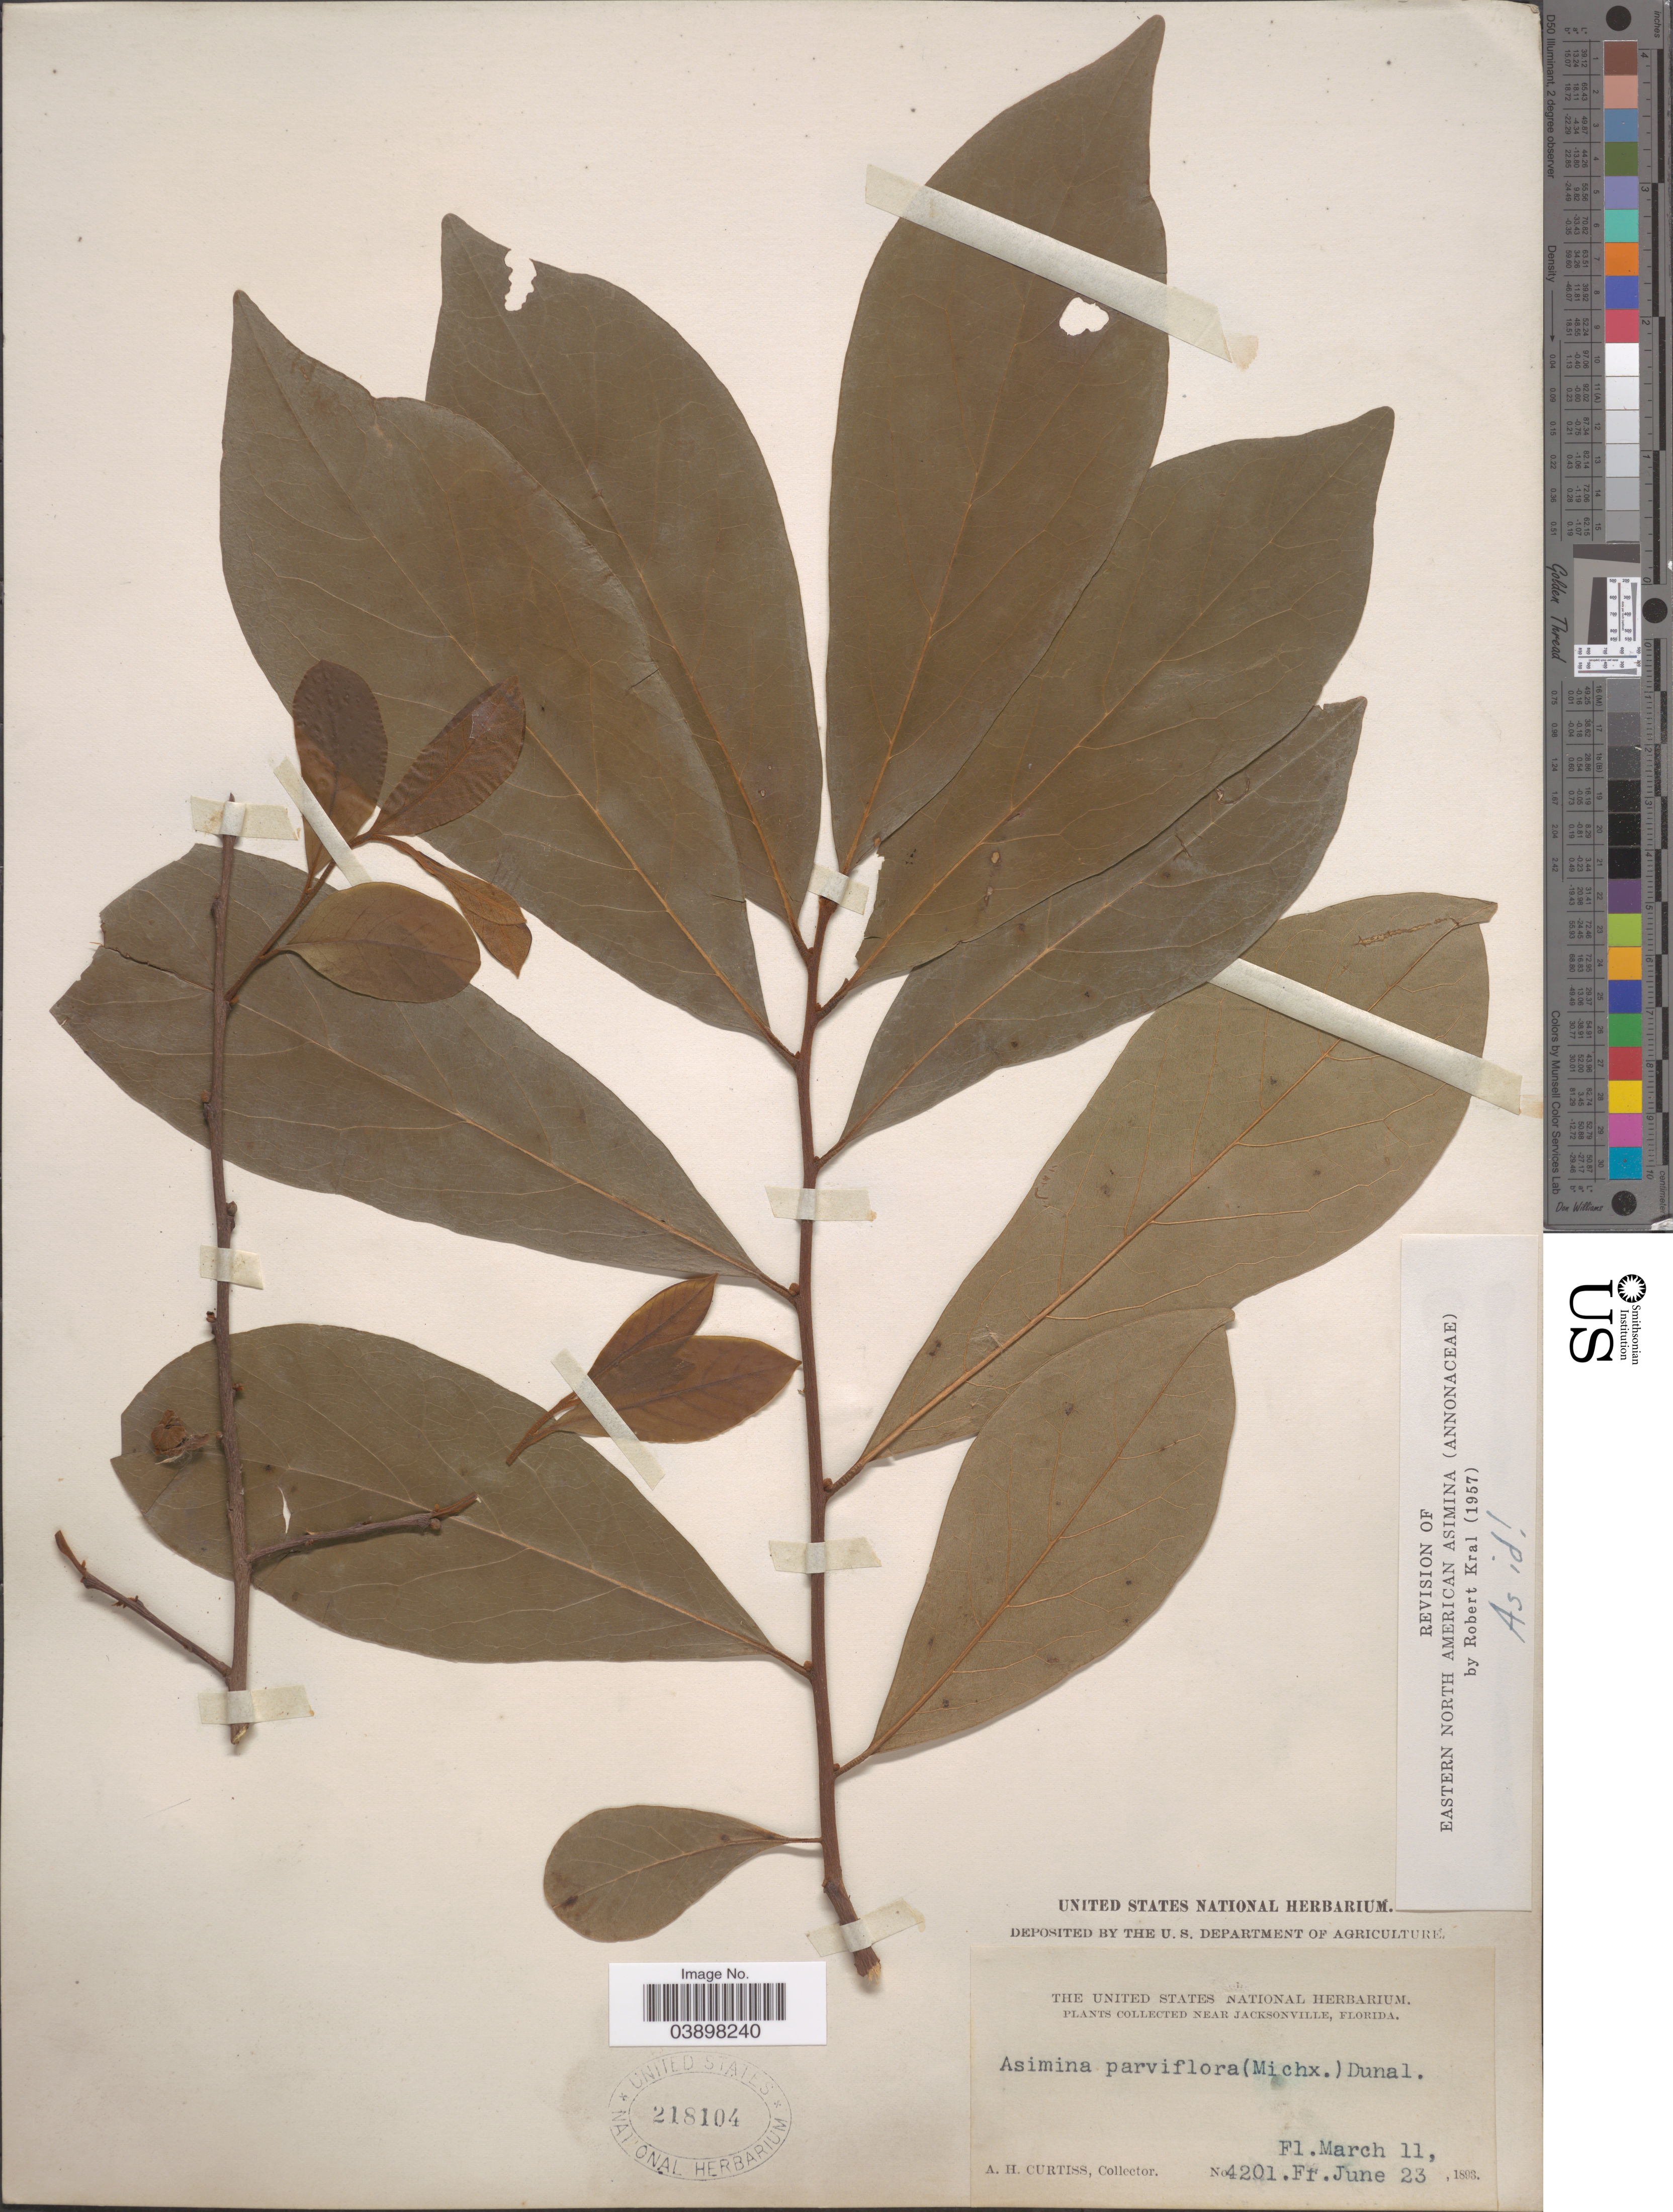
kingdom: Plantae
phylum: Tracheophyta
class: Magnoliopsida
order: Magnoliales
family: Annonaceae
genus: Asimina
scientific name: Asimina parviflora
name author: (Michx.) Dunal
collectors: A. H. Curtiss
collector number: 4201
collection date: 1893-03-11/1893-06-23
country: United States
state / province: Florida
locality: Near Jacksonville.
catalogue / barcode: US 218104